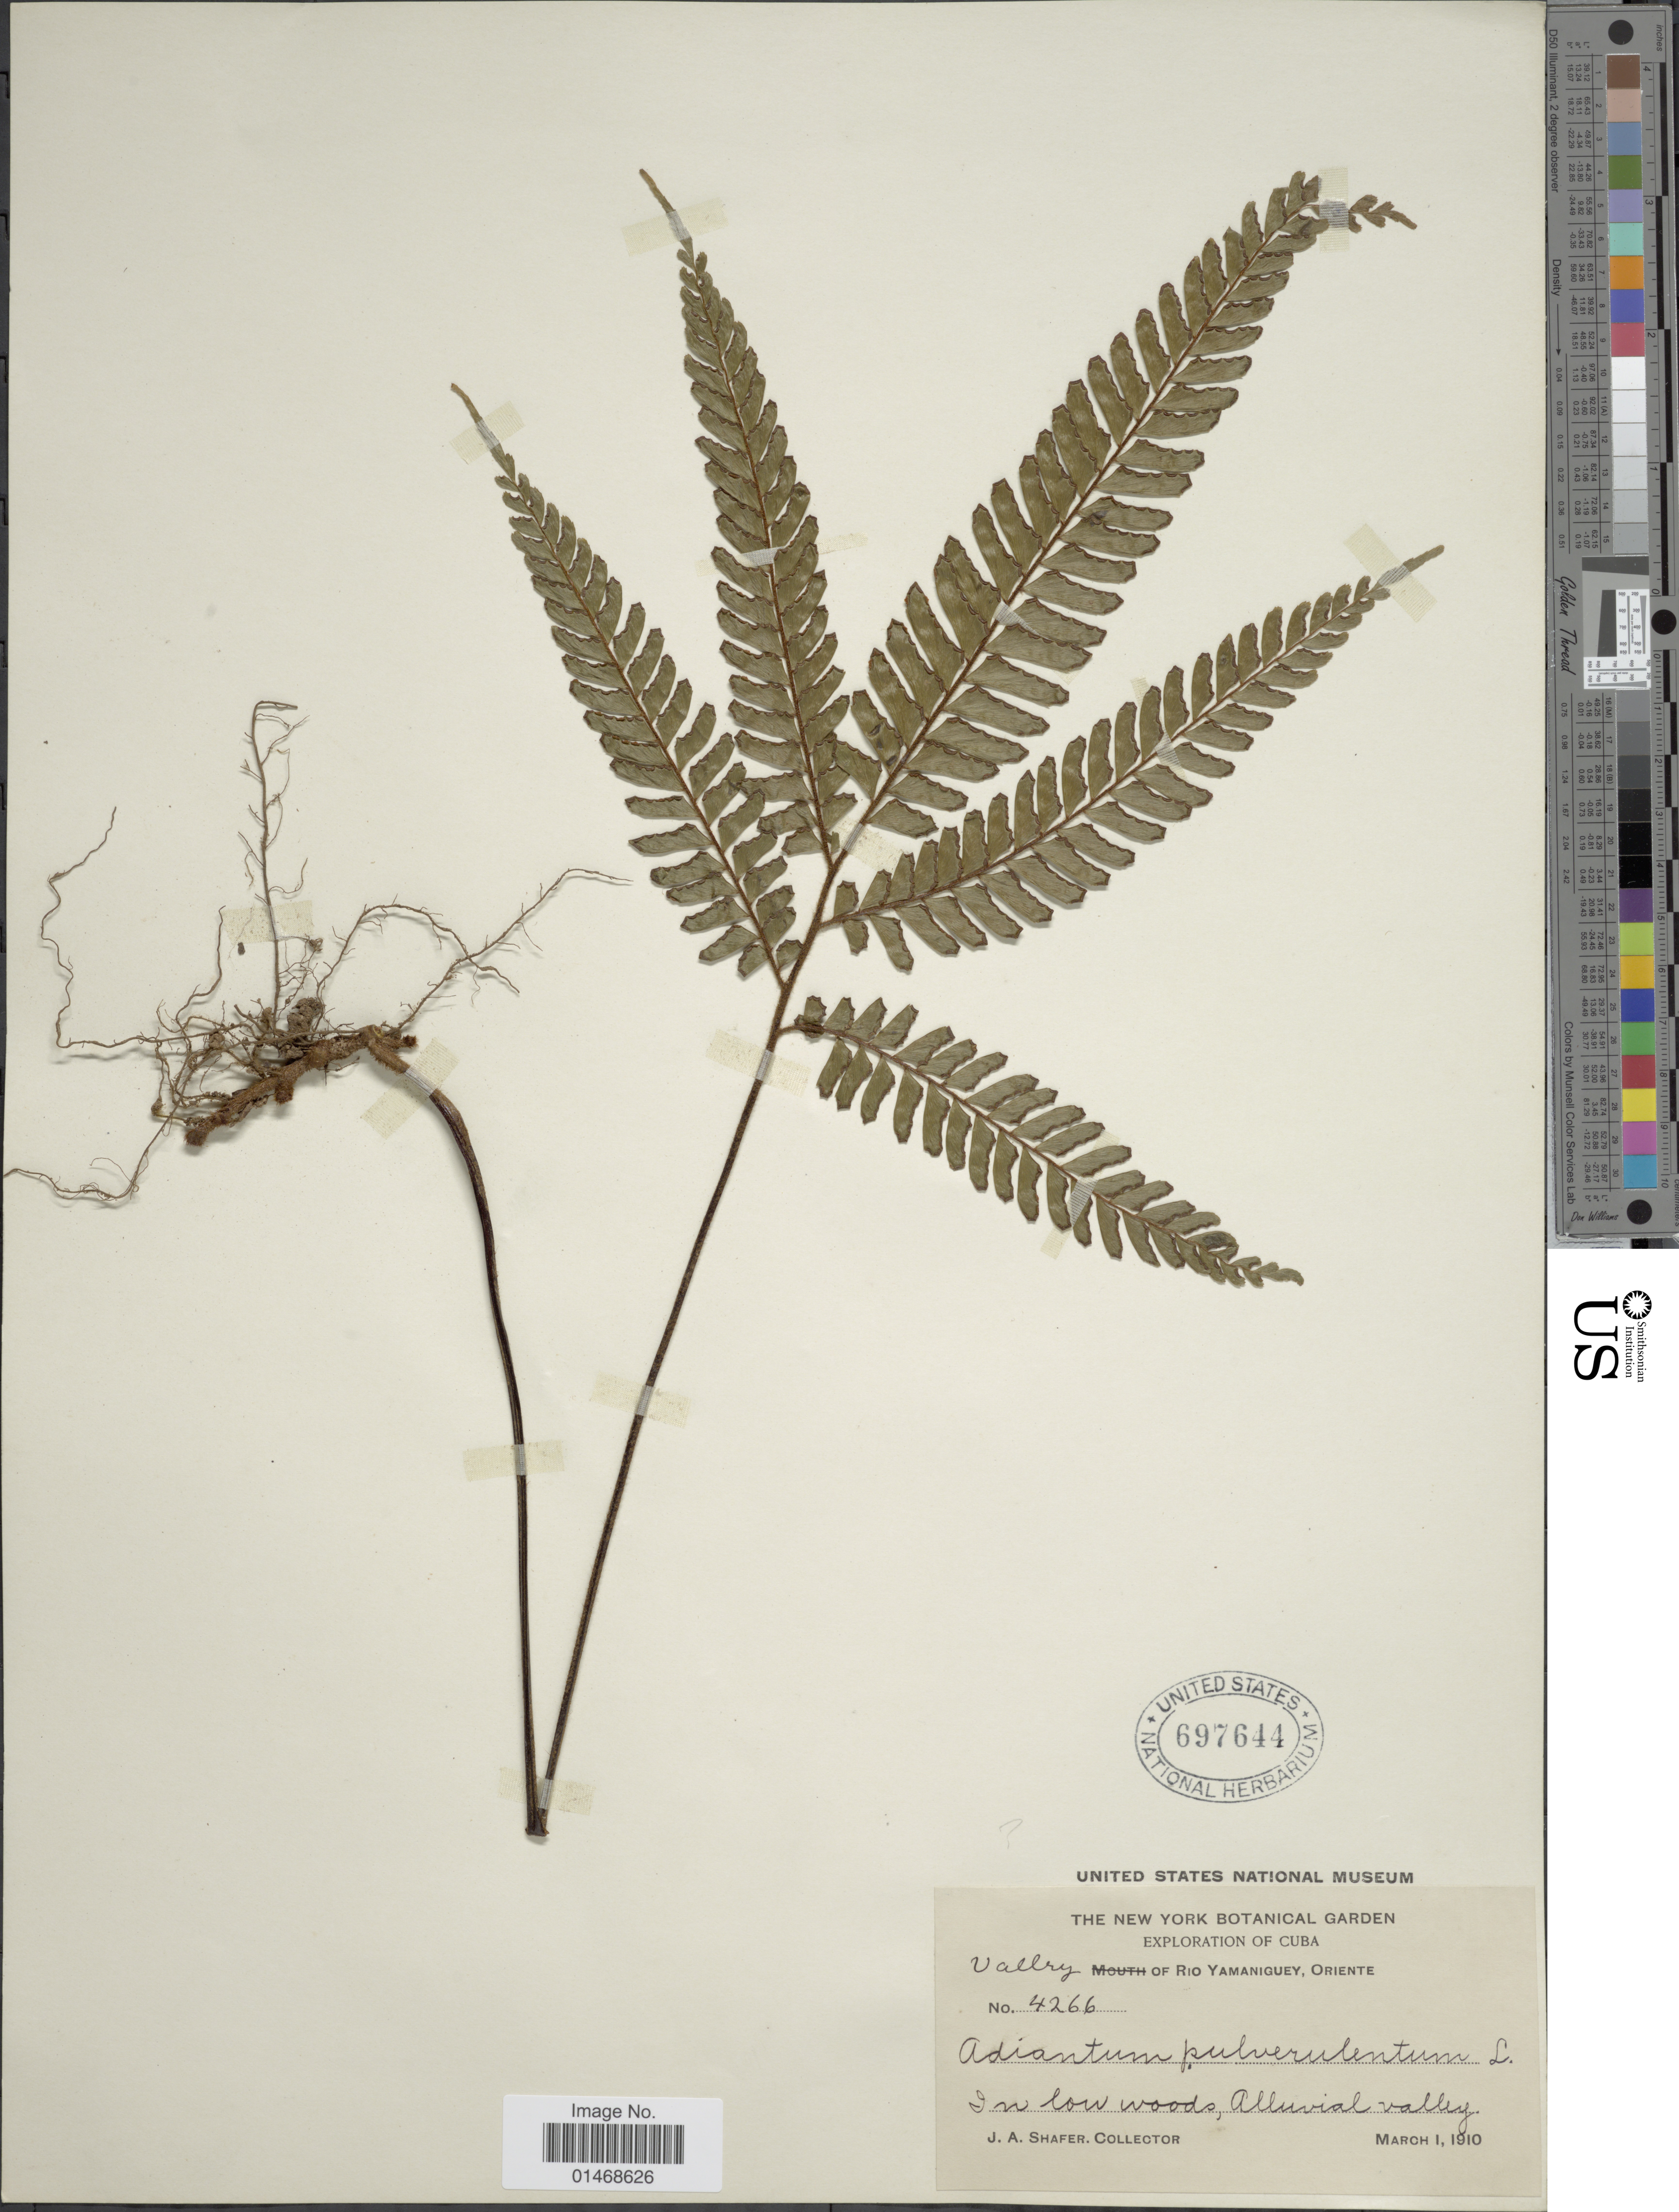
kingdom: Plantae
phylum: Tracheophyta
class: Polypodiopsida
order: Polypodiales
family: Pteridaceae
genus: Adiantum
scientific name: Adiantum cubense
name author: Hook.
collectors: J. A. Shafer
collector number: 4266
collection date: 1910-03-01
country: Cuba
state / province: Oriente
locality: Valley of Rio Yamaniguey, In low woods, Alluvial valley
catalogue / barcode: US 697644